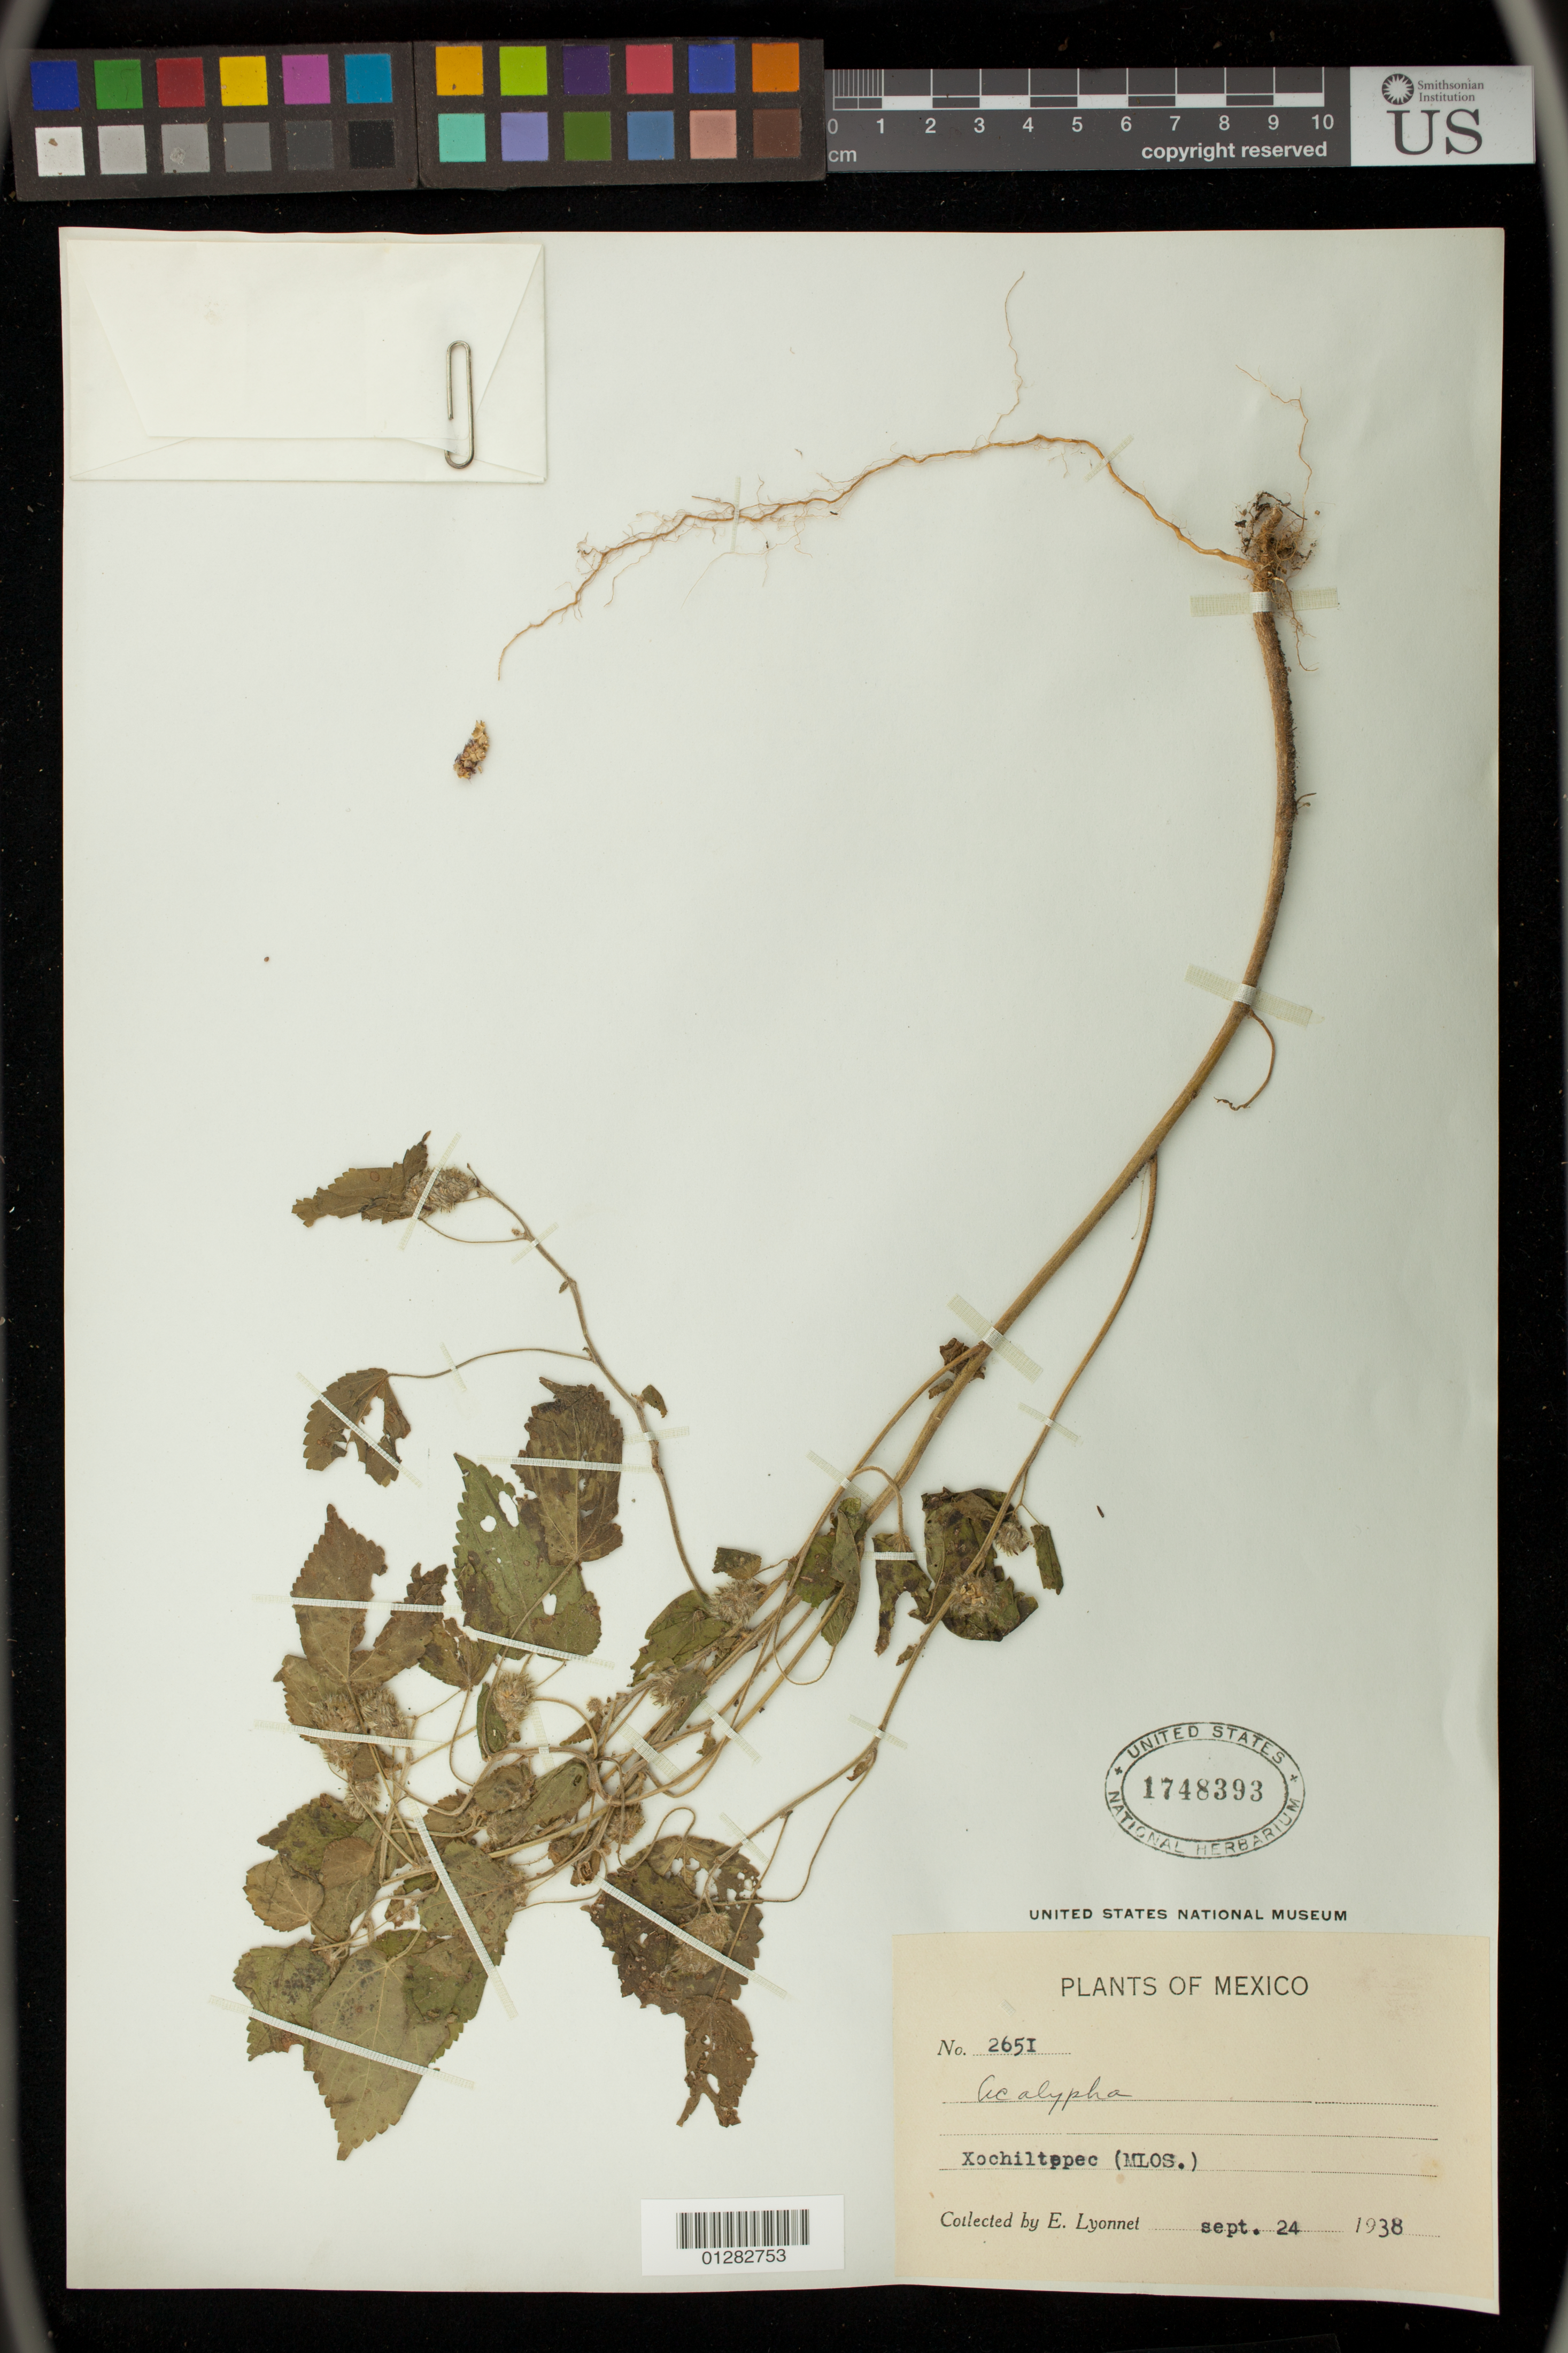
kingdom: Plantae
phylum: Tracheophyta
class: Magnoliopsida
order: Malpighiales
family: Euphorbiaceae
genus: Acalypha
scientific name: Acalypha sp.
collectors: E. Lyonnet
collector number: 2651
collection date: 1938-09-24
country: Mexico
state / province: Puebla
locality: Xochiltepec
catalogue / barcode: US 1748393